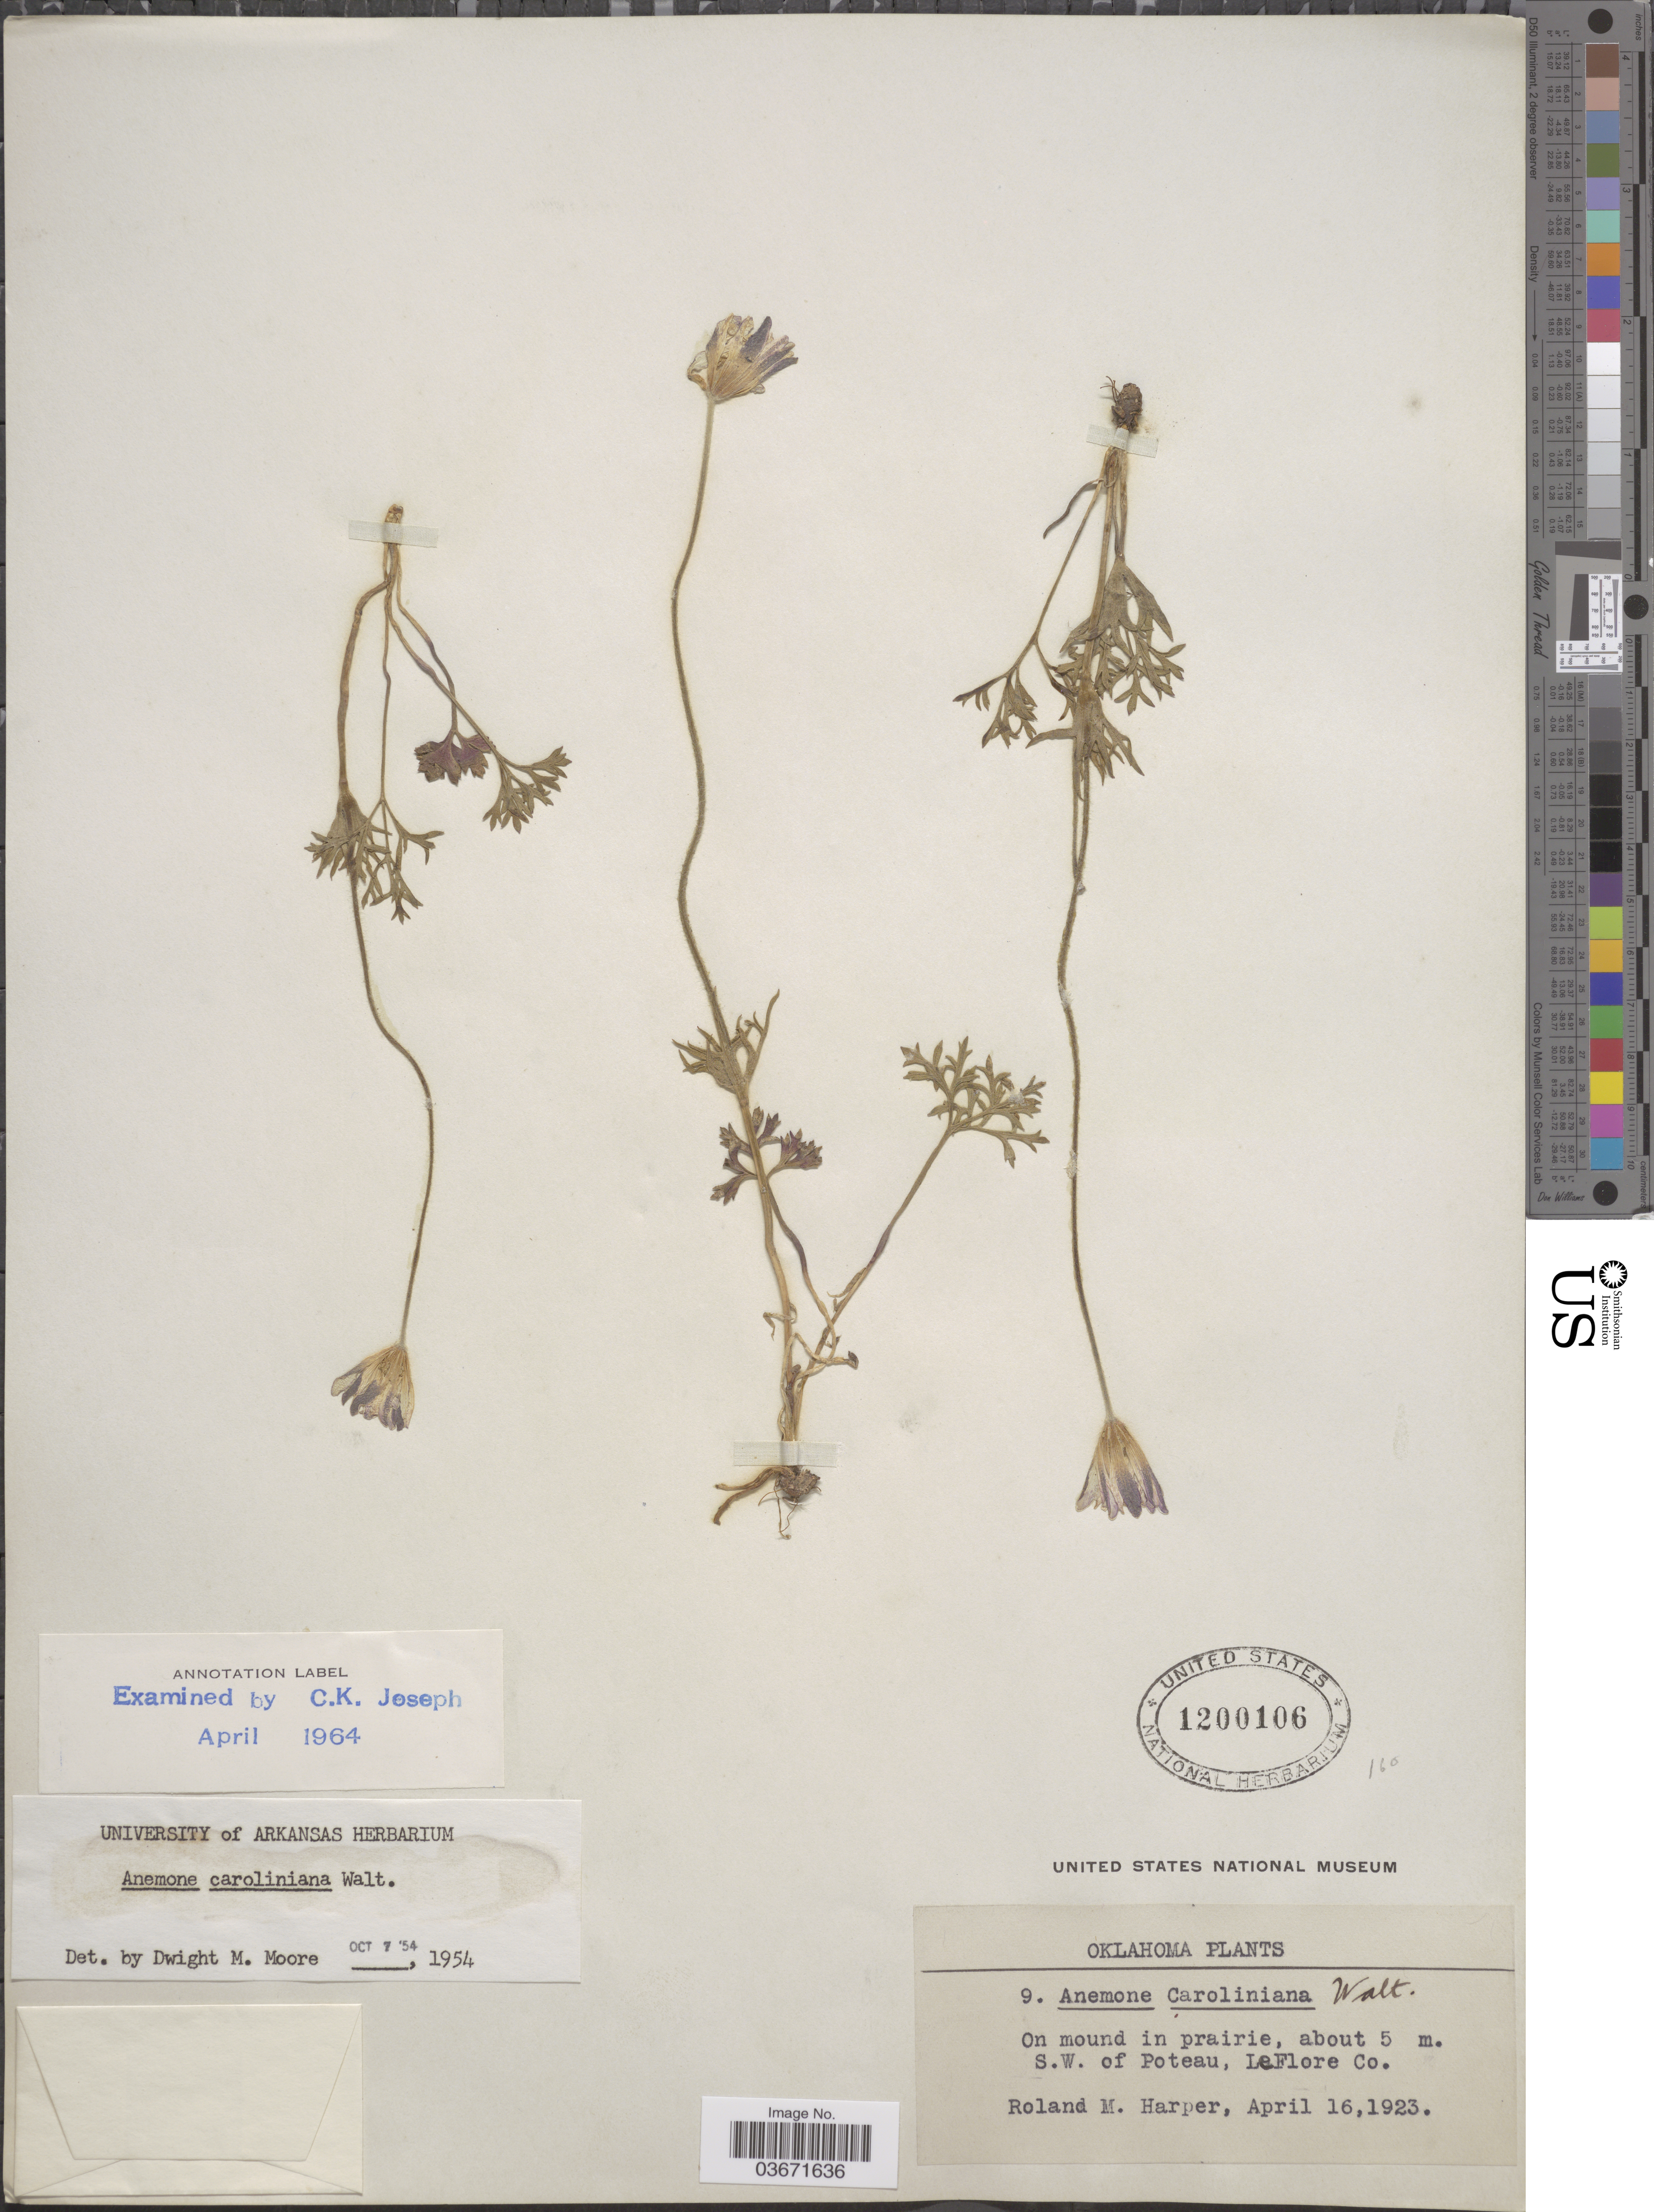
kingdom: Plantae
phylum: Tracheophyta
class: Magnoliopsida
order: Ranunculales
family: Ranunculaceae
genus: Anemone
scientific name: Anemone caroliniana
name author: Walter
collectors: R. M. Harper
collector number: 9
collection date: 1923-04-16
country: United States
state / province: Oklahoma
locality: About 5 m. S.W. of Poteau, LeFlore Co.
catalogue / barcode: US 1200106